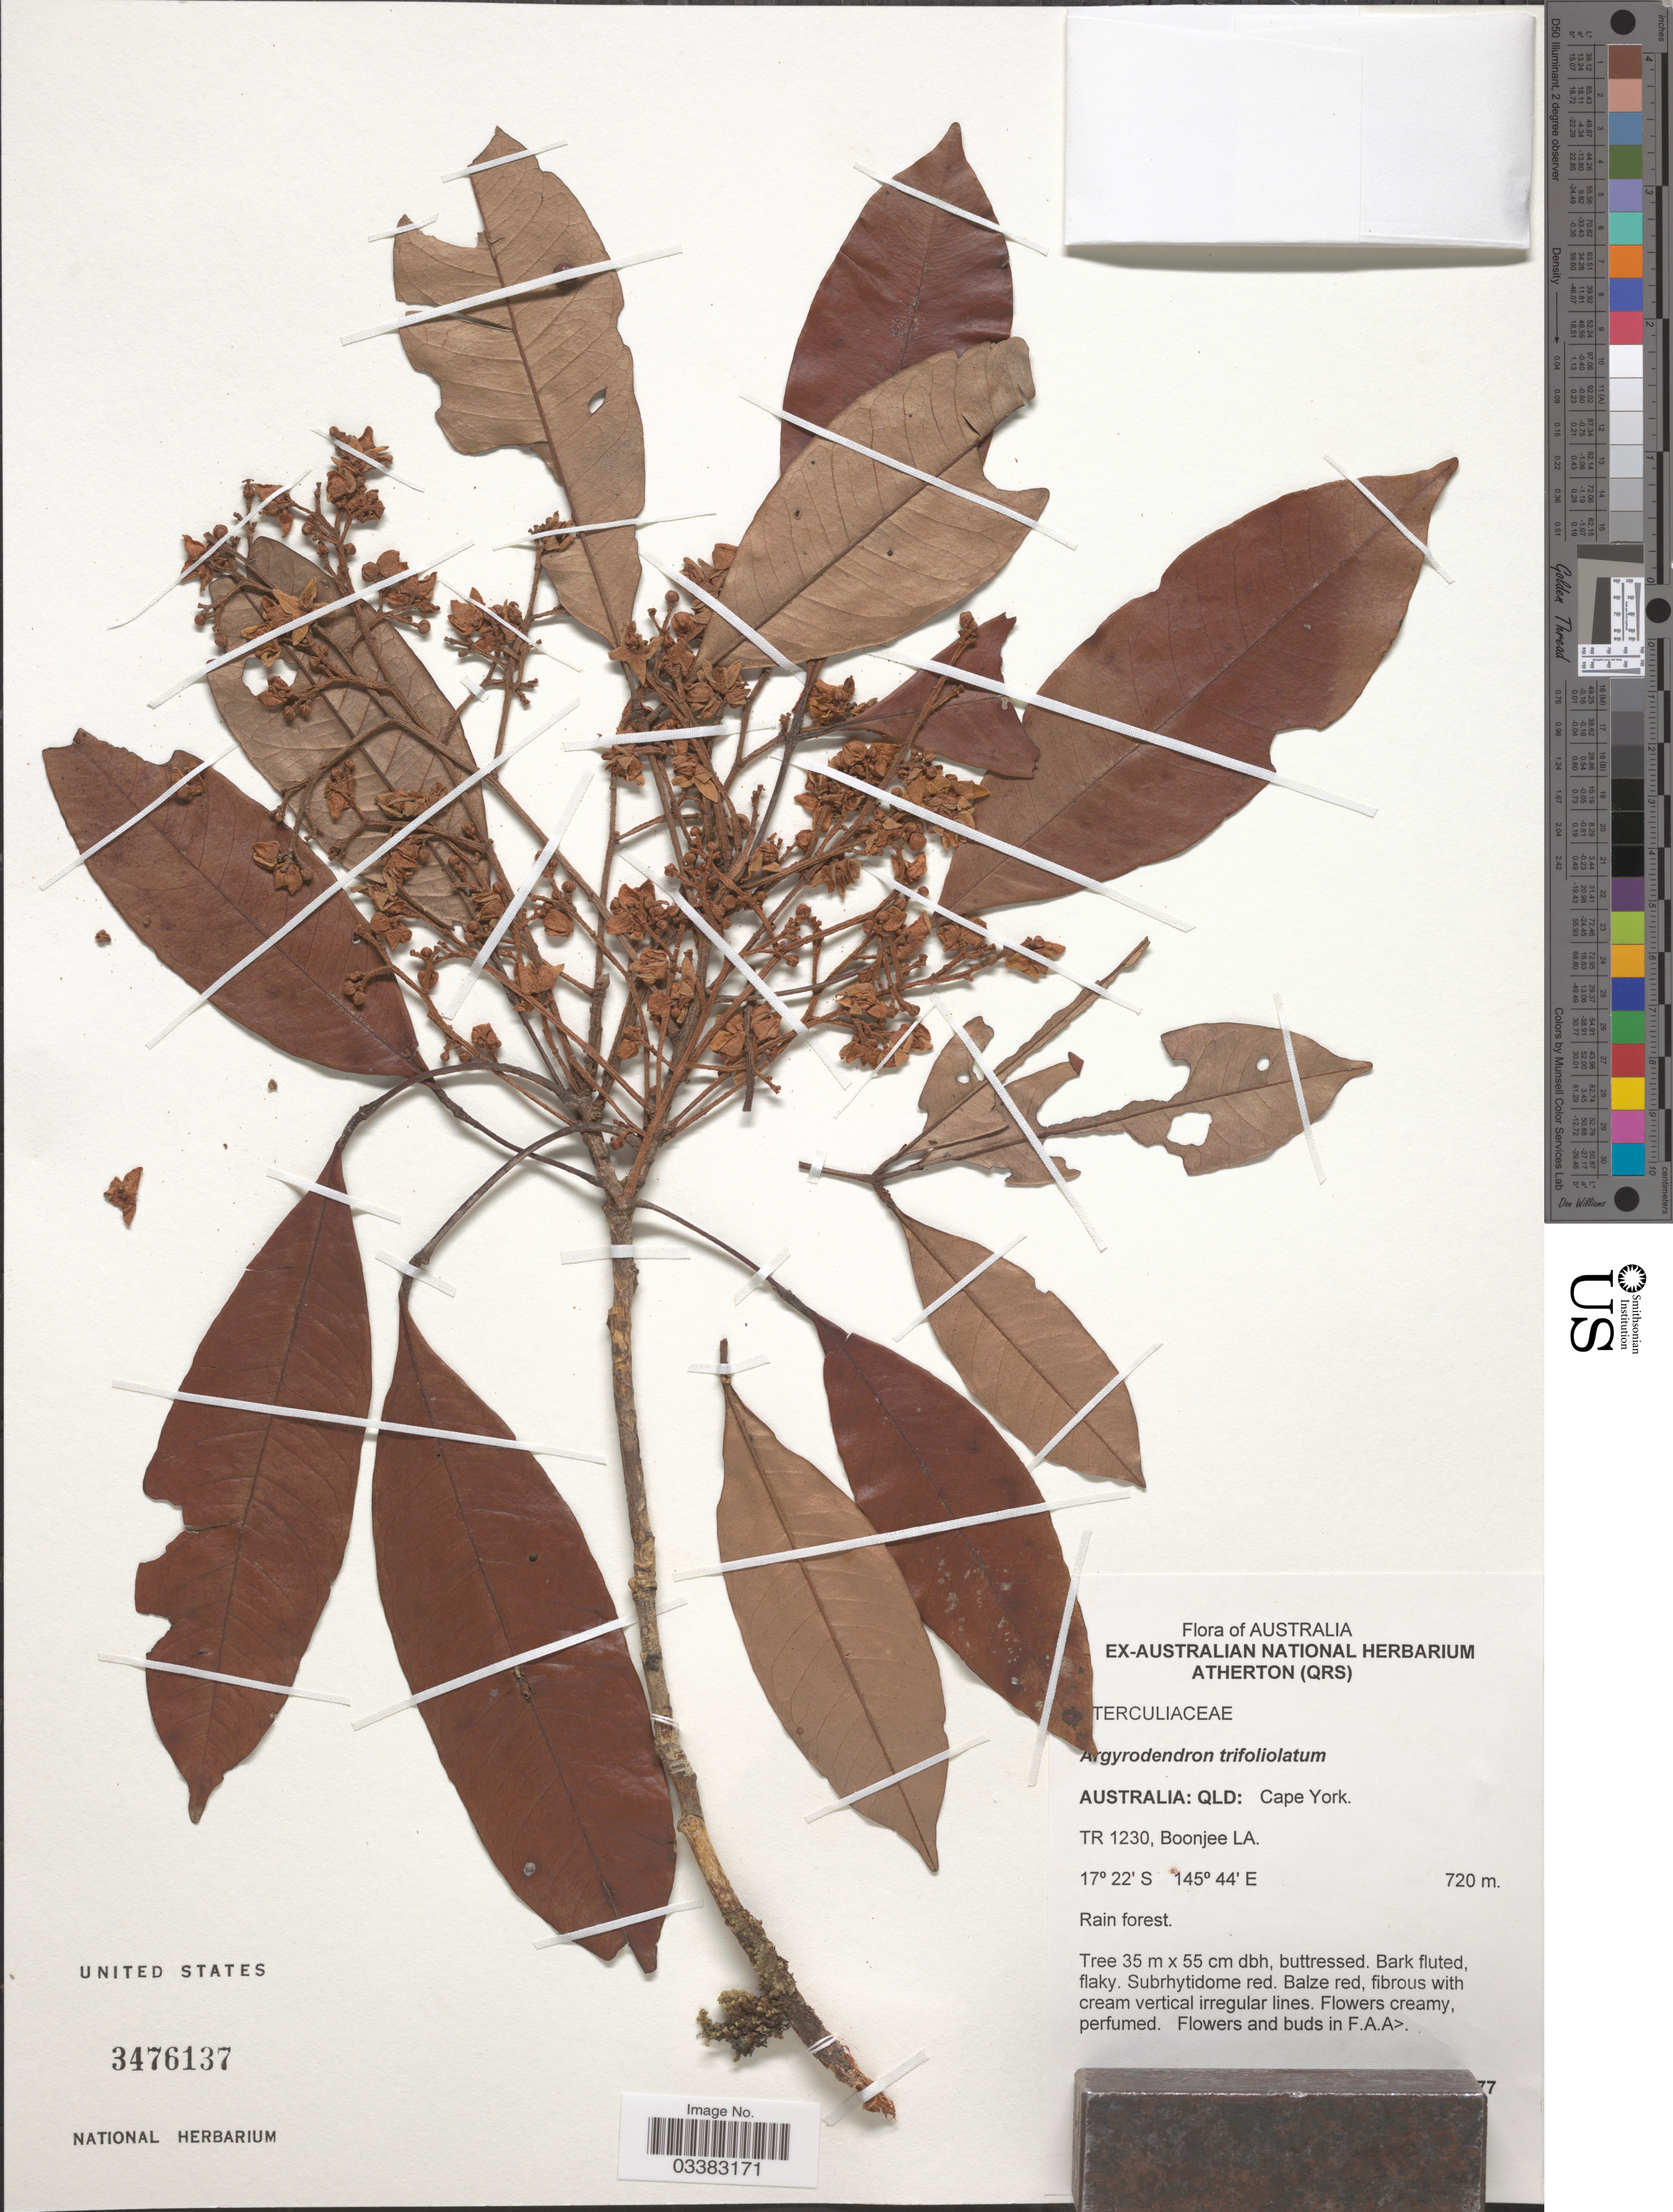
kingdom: Plantae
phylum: Tracheophyta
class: Magnoliopsida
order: Malvales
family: Malvaceae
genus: Argyrodendron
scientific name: Argyrodendron trifoliolatum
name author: F. Muell.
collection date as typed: Transcribed d/m/y: //77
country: Australia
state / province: Queensland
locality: Cape York. TR 1230, Boonjee LA.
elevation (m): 720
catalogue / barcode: US 3476137